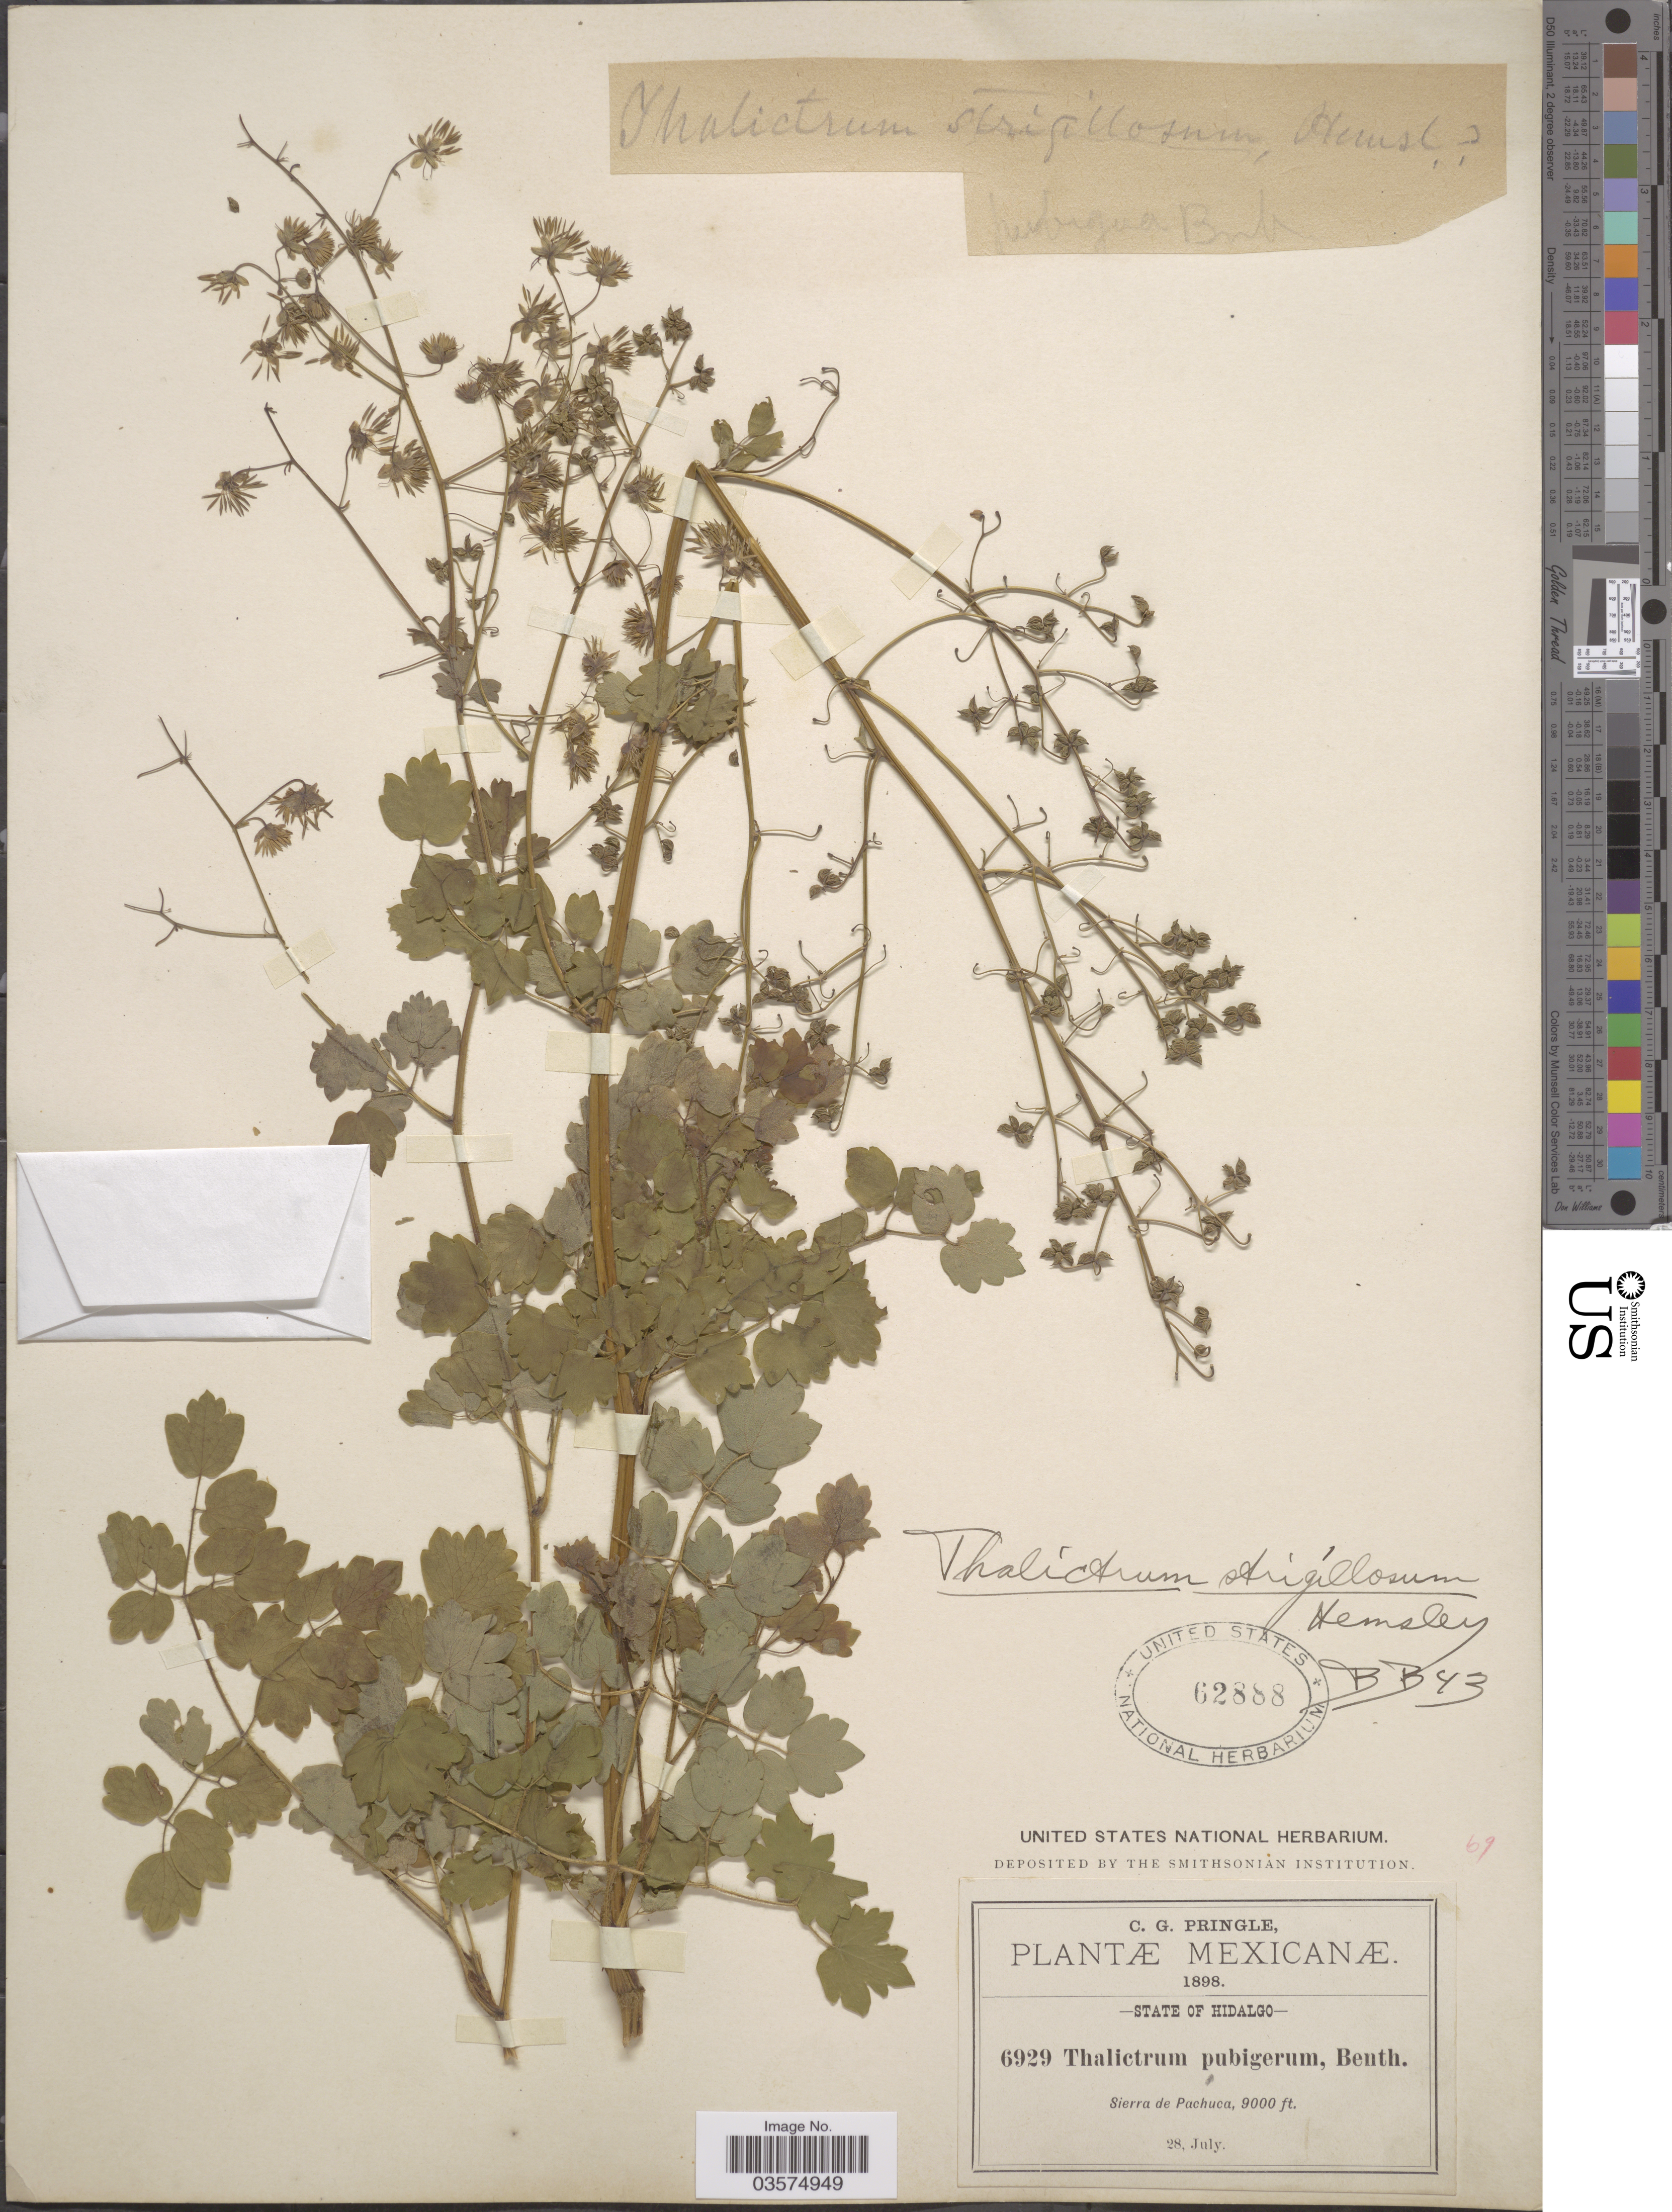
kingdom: Plantae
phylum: Tracheophyta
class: Magnoliopsida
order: Ranunculales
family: Ranunculaceae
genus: Thalictrum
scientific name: Thalictrum strigillosum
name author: Hemsl.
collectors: C. G. Pringle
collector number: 6929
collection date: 1898-07-28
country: Mexico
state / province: Hidalgo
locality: Sierra de Pachuca.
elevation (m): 2743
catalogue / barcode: US 62888